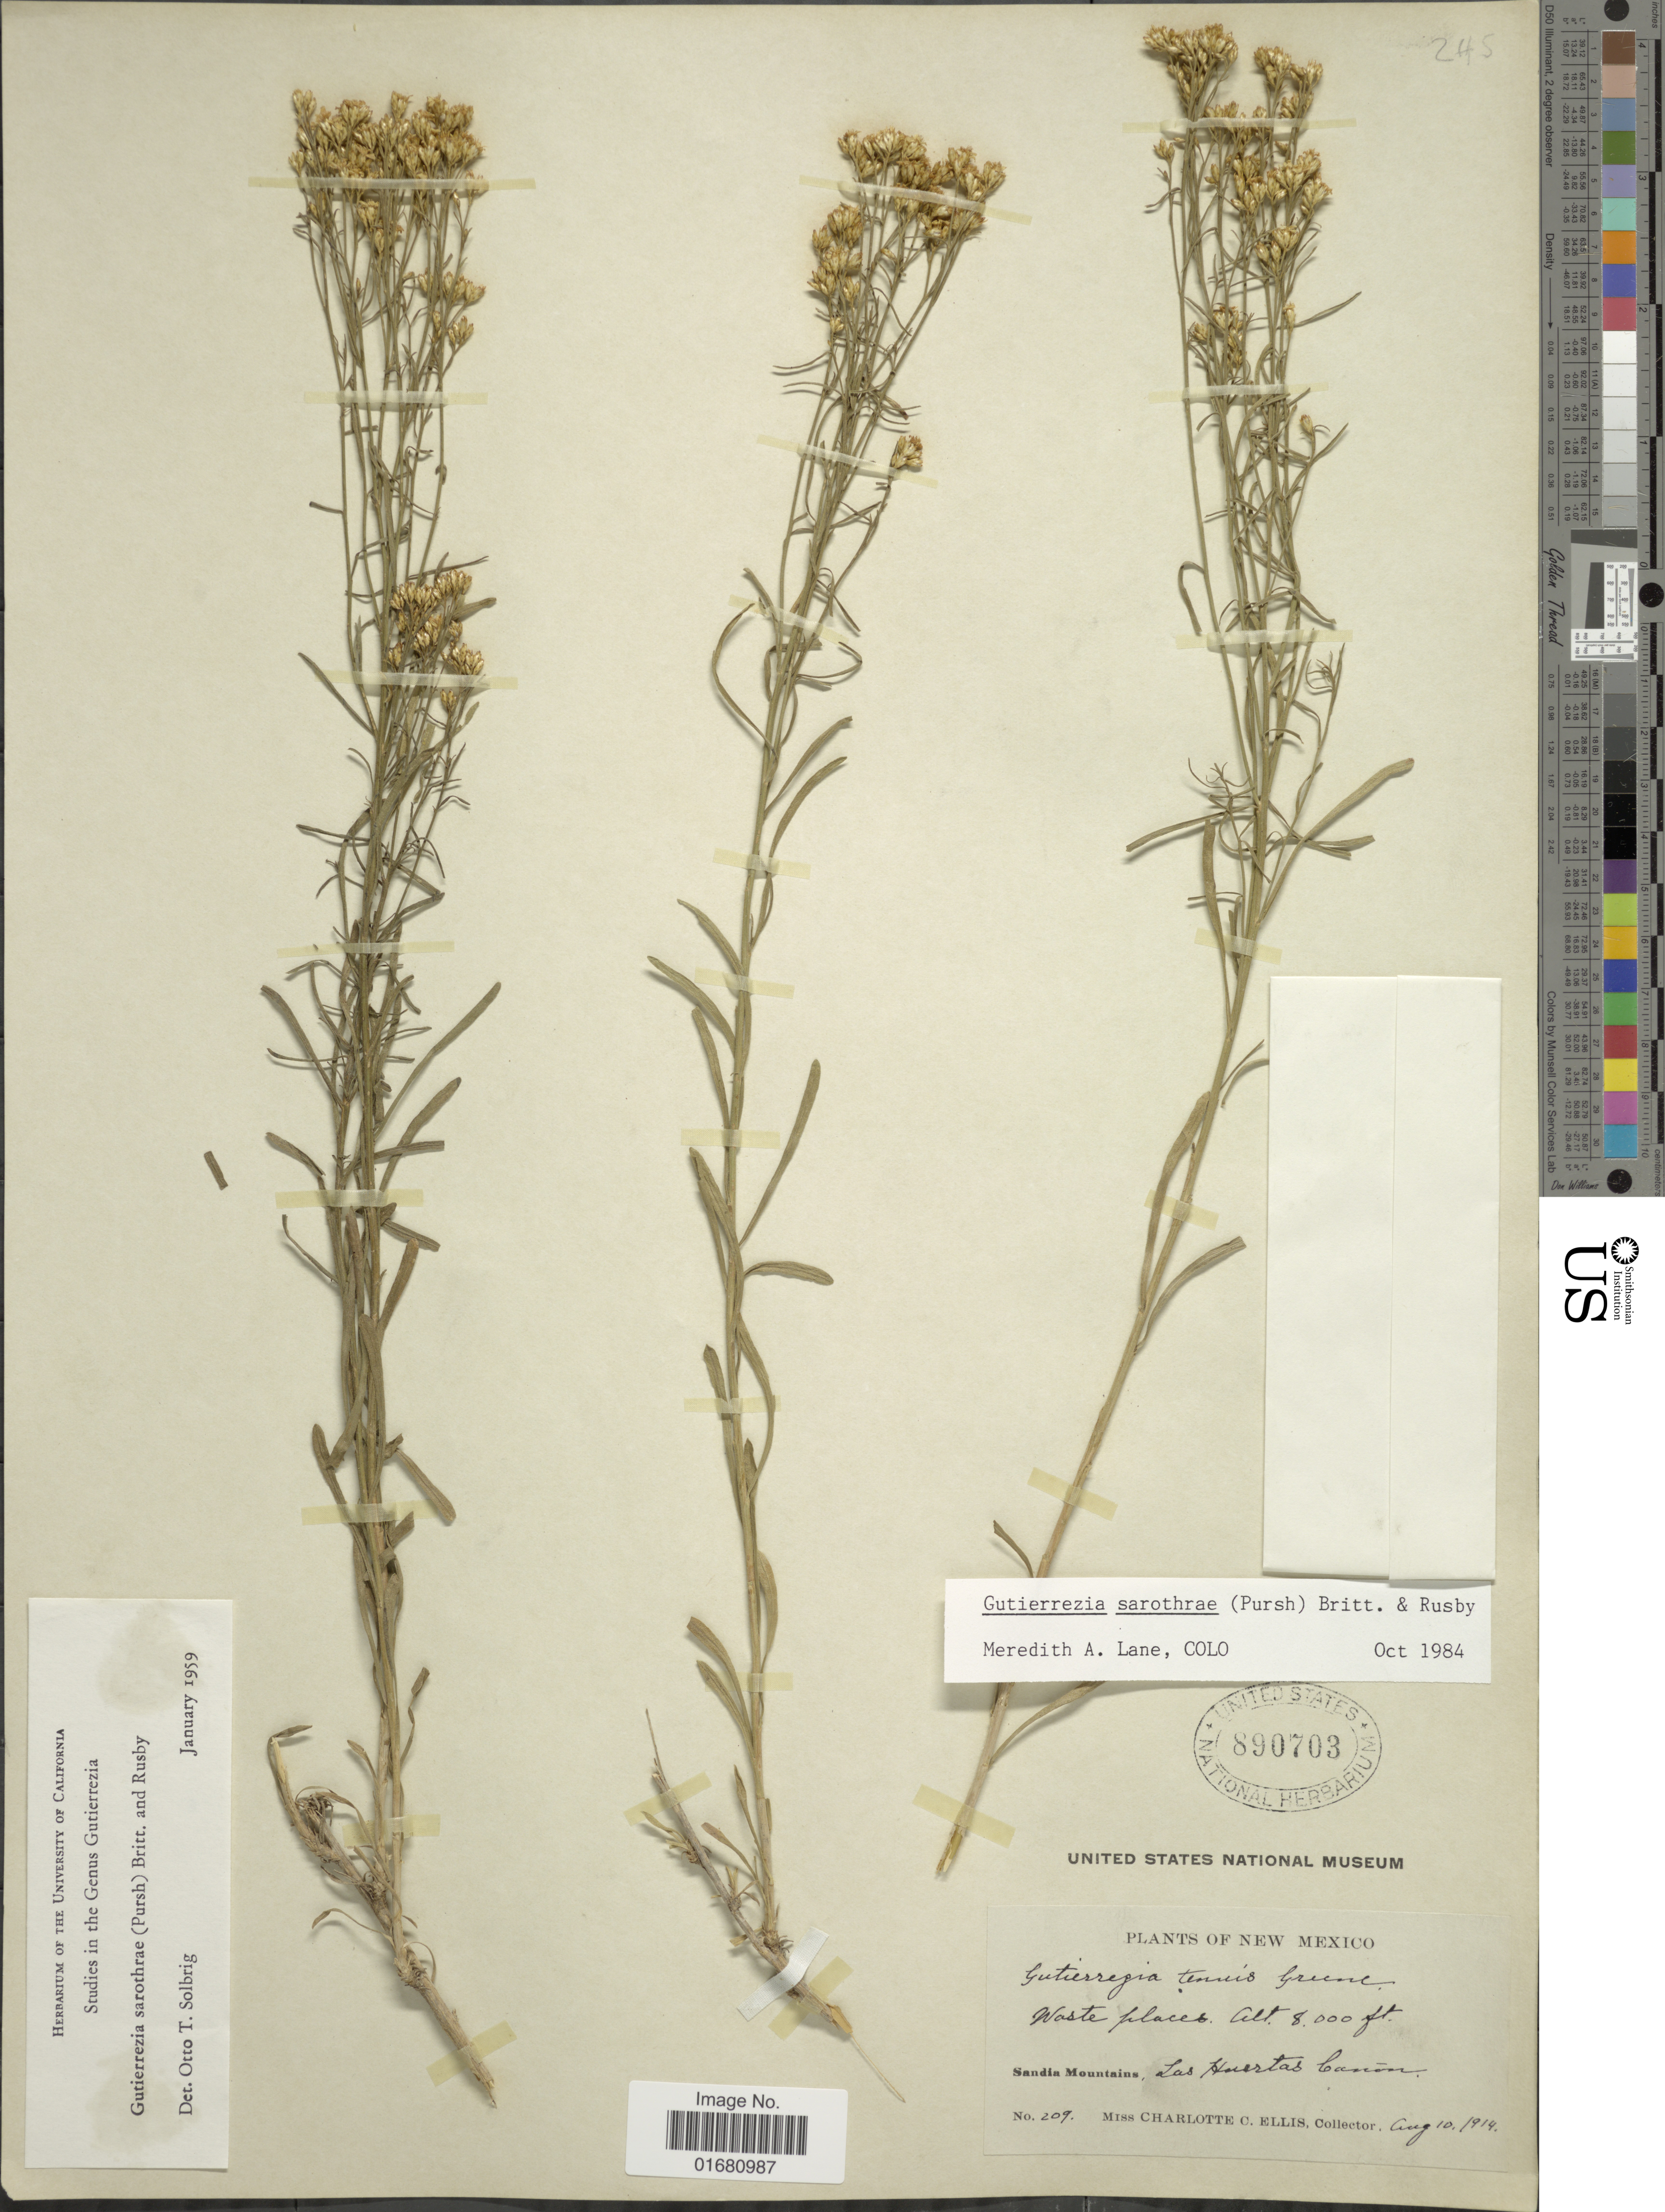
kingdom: Plantae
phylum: Tracheophyta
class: Magnoliopsida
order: Asterales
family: Asteraceae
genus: Gutierrezia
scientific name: Gutierrezia sarothrae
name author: (Pursh) Britton & Rusby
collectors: C. C. Ellis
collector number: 209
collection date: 1914-08-10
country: United States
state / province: New Mexico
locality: Waste places, Sandia Mountains, Las Huertas Cañon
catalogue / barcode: US 890703